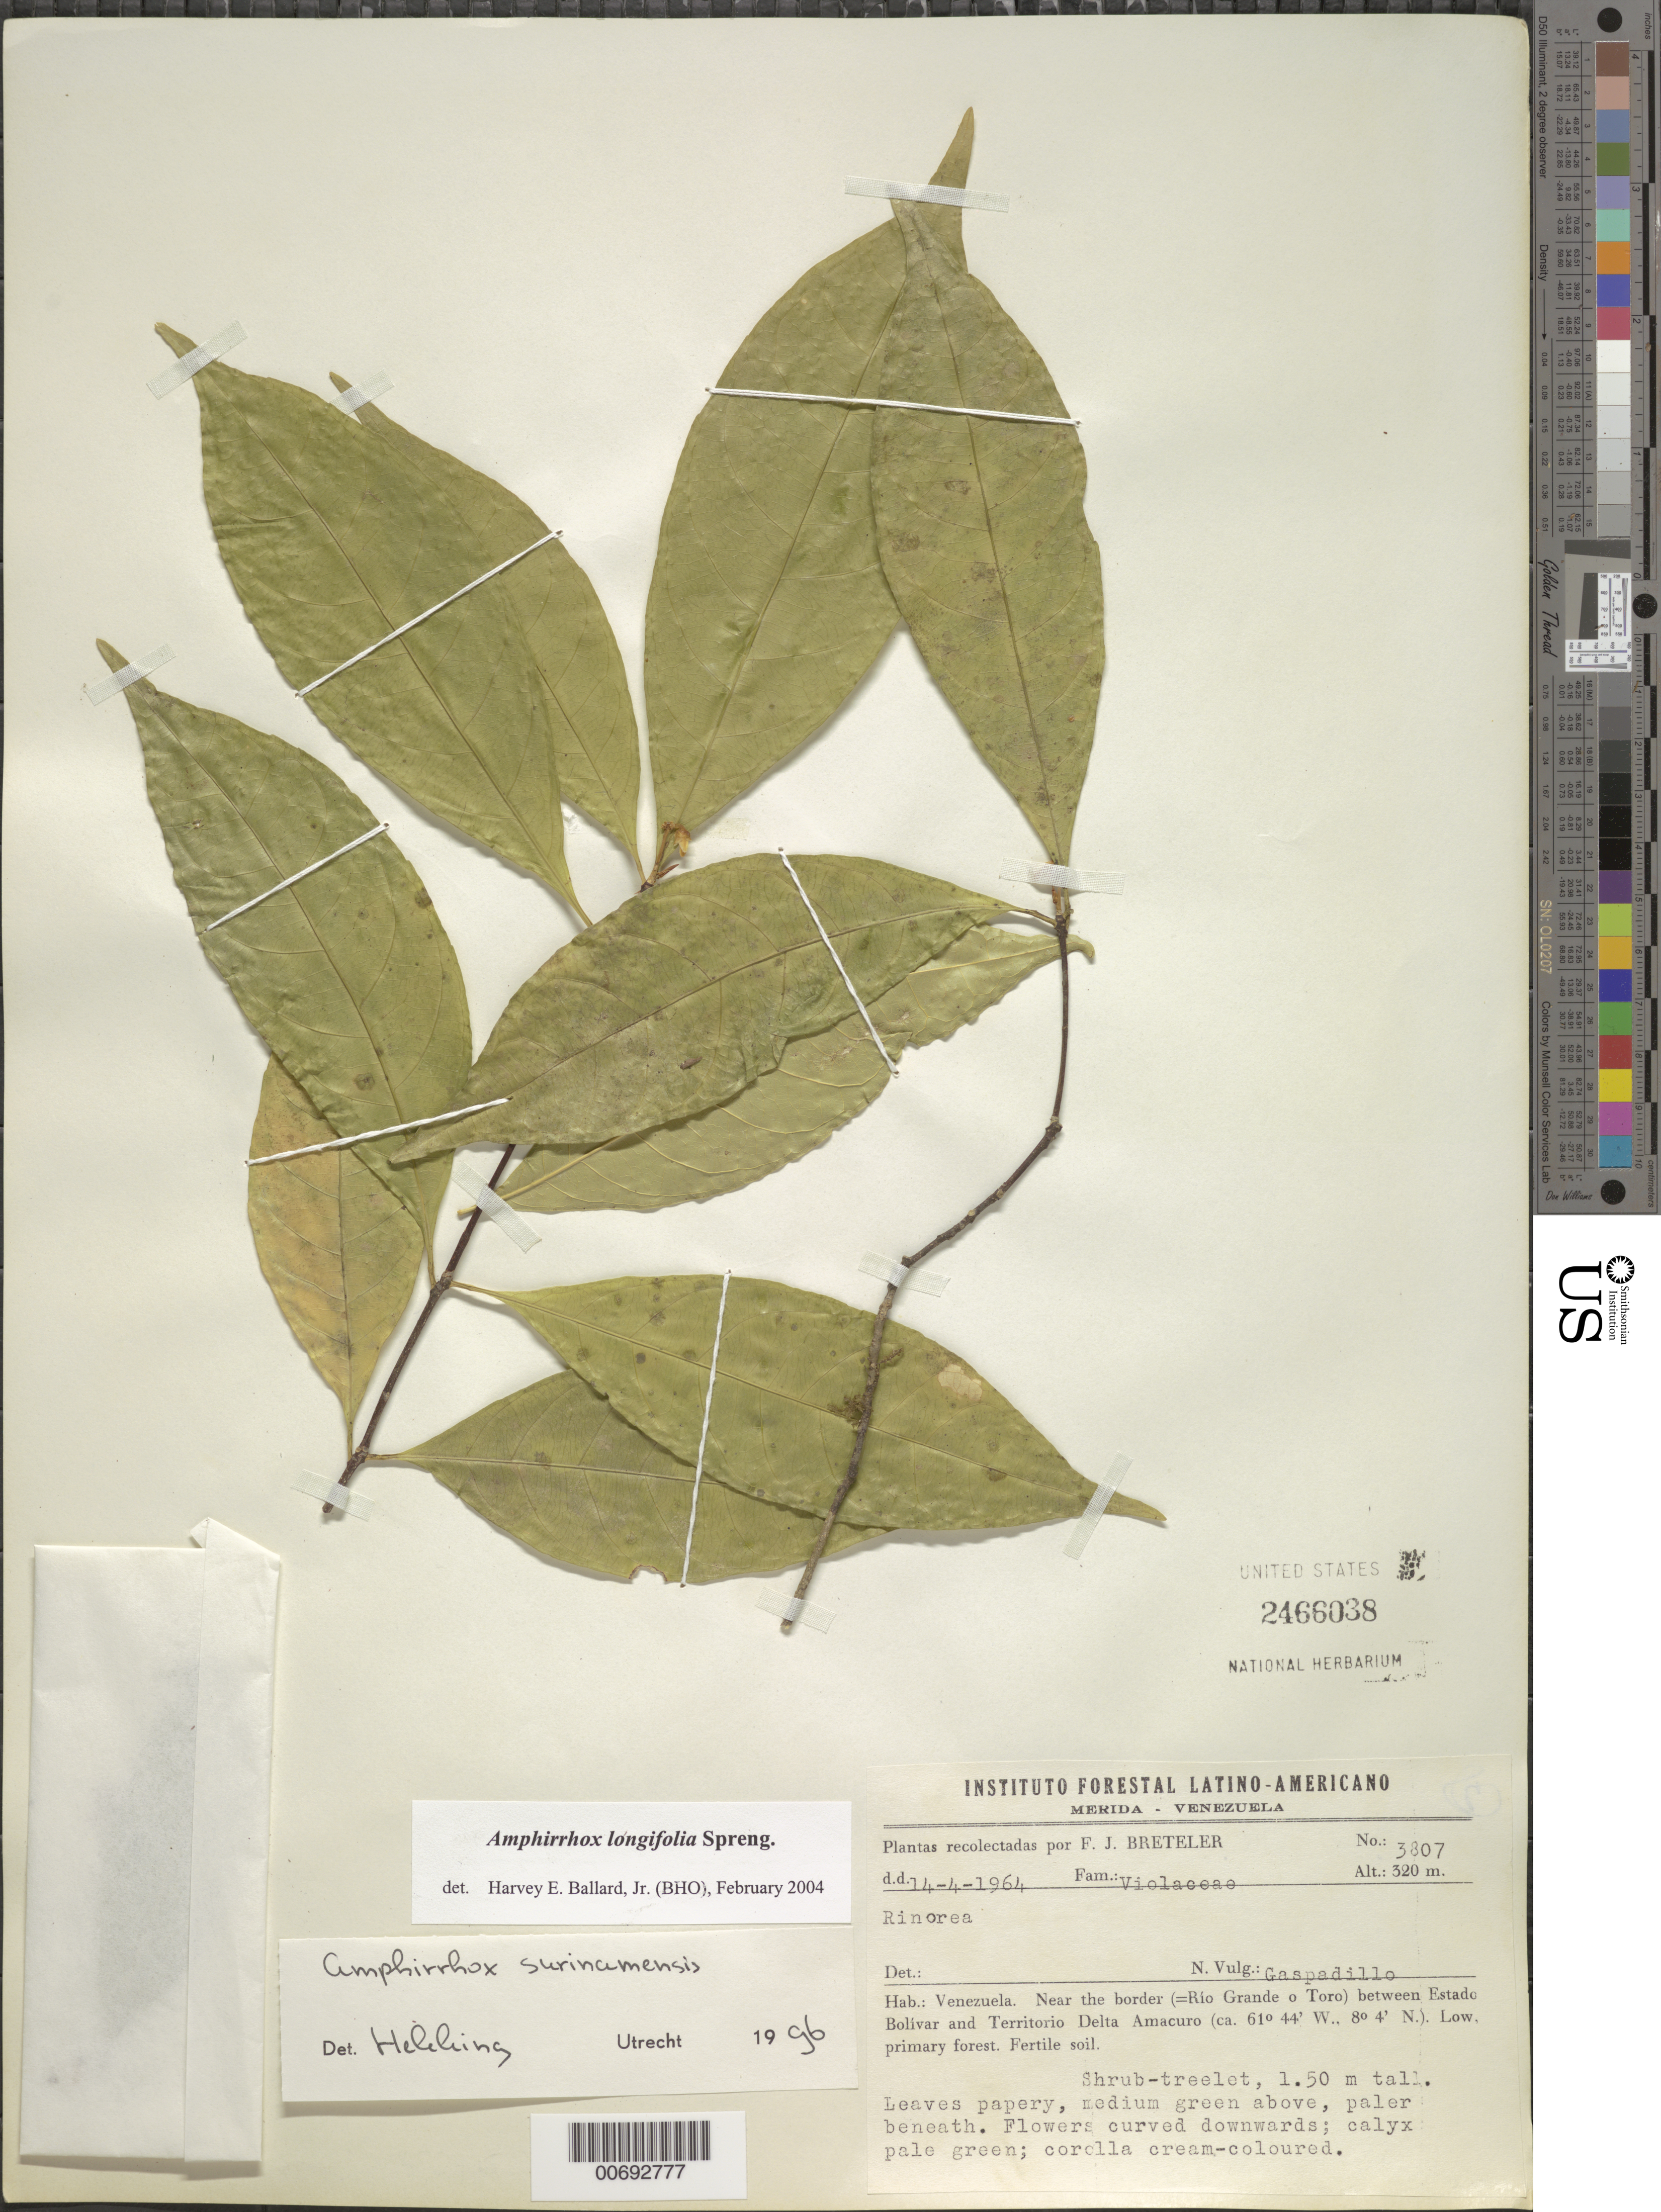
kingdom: Plantae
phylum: Tracheophyta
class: Magnoliopsida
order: Malpighiales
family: Violaceae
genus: Amphirrhox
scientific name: Amphirrhox longifolia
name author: (A. St.-Hil.) Spreng.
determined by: Ballard, Harvey E.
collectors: F. J. Breteler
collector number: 3807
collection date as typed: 14-Apr-64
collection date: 1964-04-14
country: Venezuela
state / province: Bolívar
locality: Río Grande o Toro, near border between Estado Bolívar and Territorío Delta Amacuro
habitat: Lowland primary forest, fertile soil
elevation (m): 320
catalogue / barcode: US 2466038